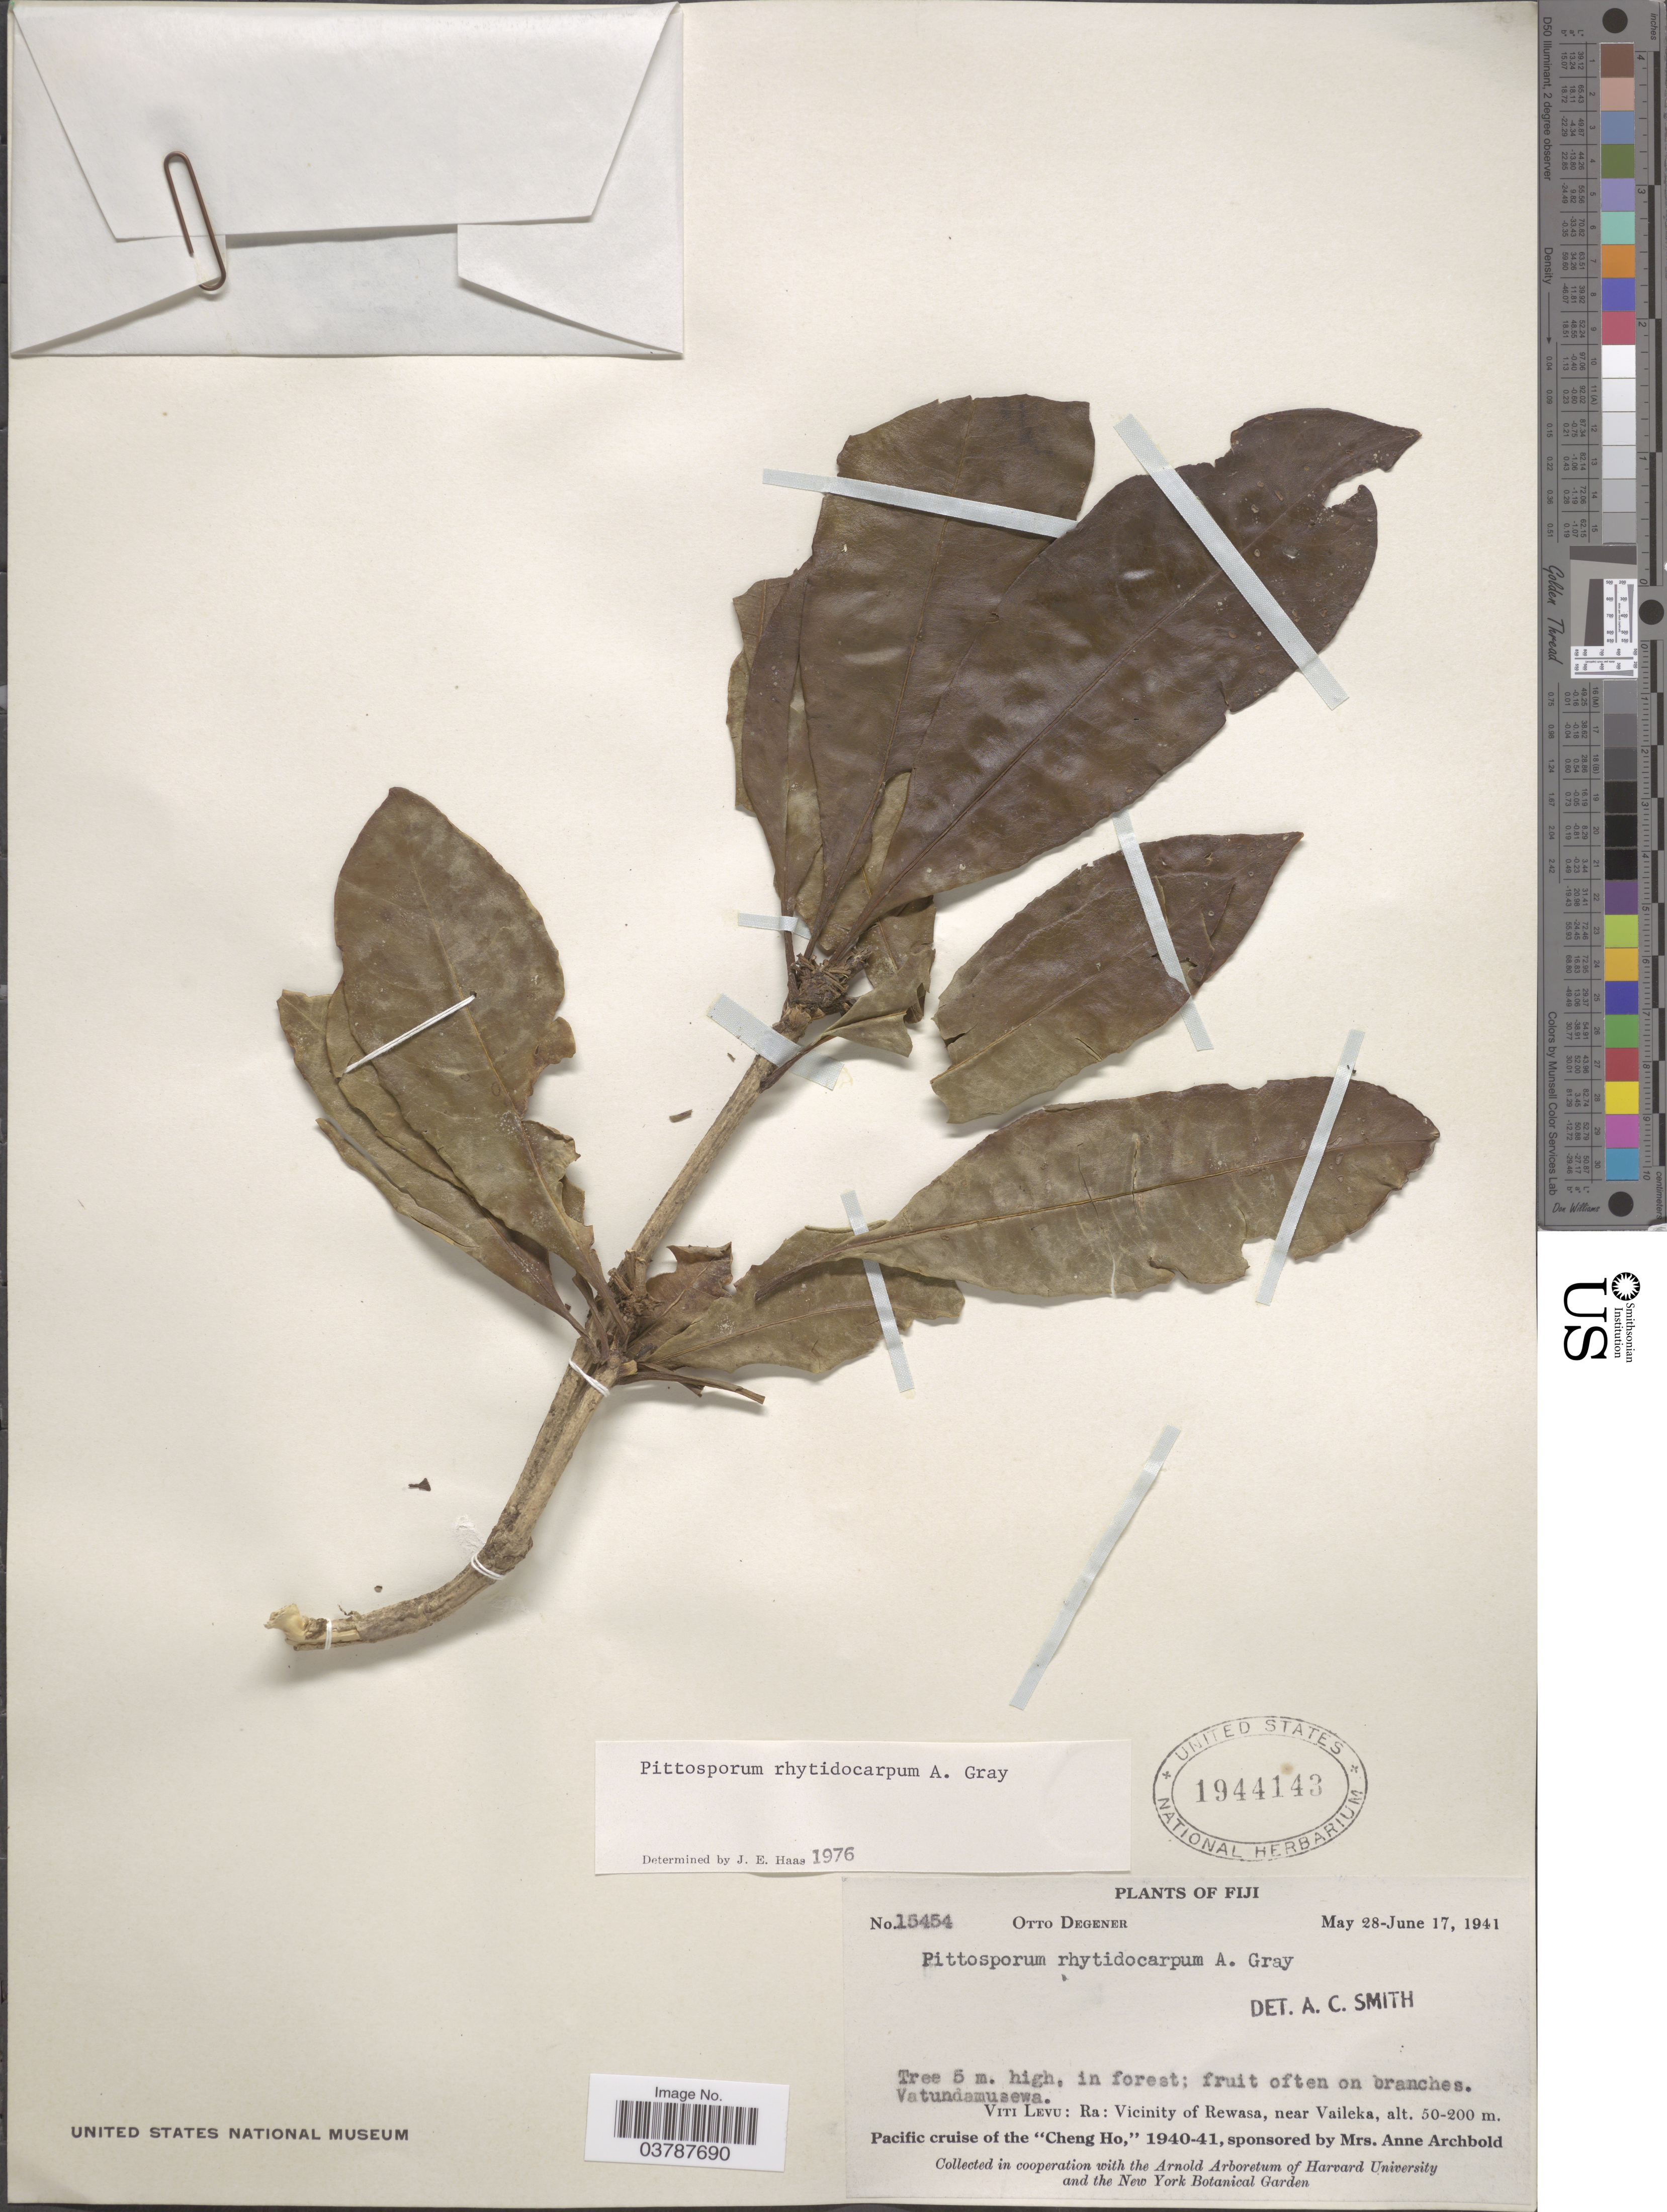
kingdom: Plantae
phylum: Tracheophyta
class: Magnoliopsida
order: Apiales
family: Pittosporaceae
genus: Pittosporum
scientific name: Pittosporum rhytidocarpum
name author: A. Gray in Wilkes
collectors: O. Degener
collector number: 15454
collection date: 1941-05-28/1941-06-17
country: Fiji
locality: Viti Levu: Ra: Vicinity of Rewasa, near Vaileka.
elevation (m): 50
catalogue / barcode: US 1944143